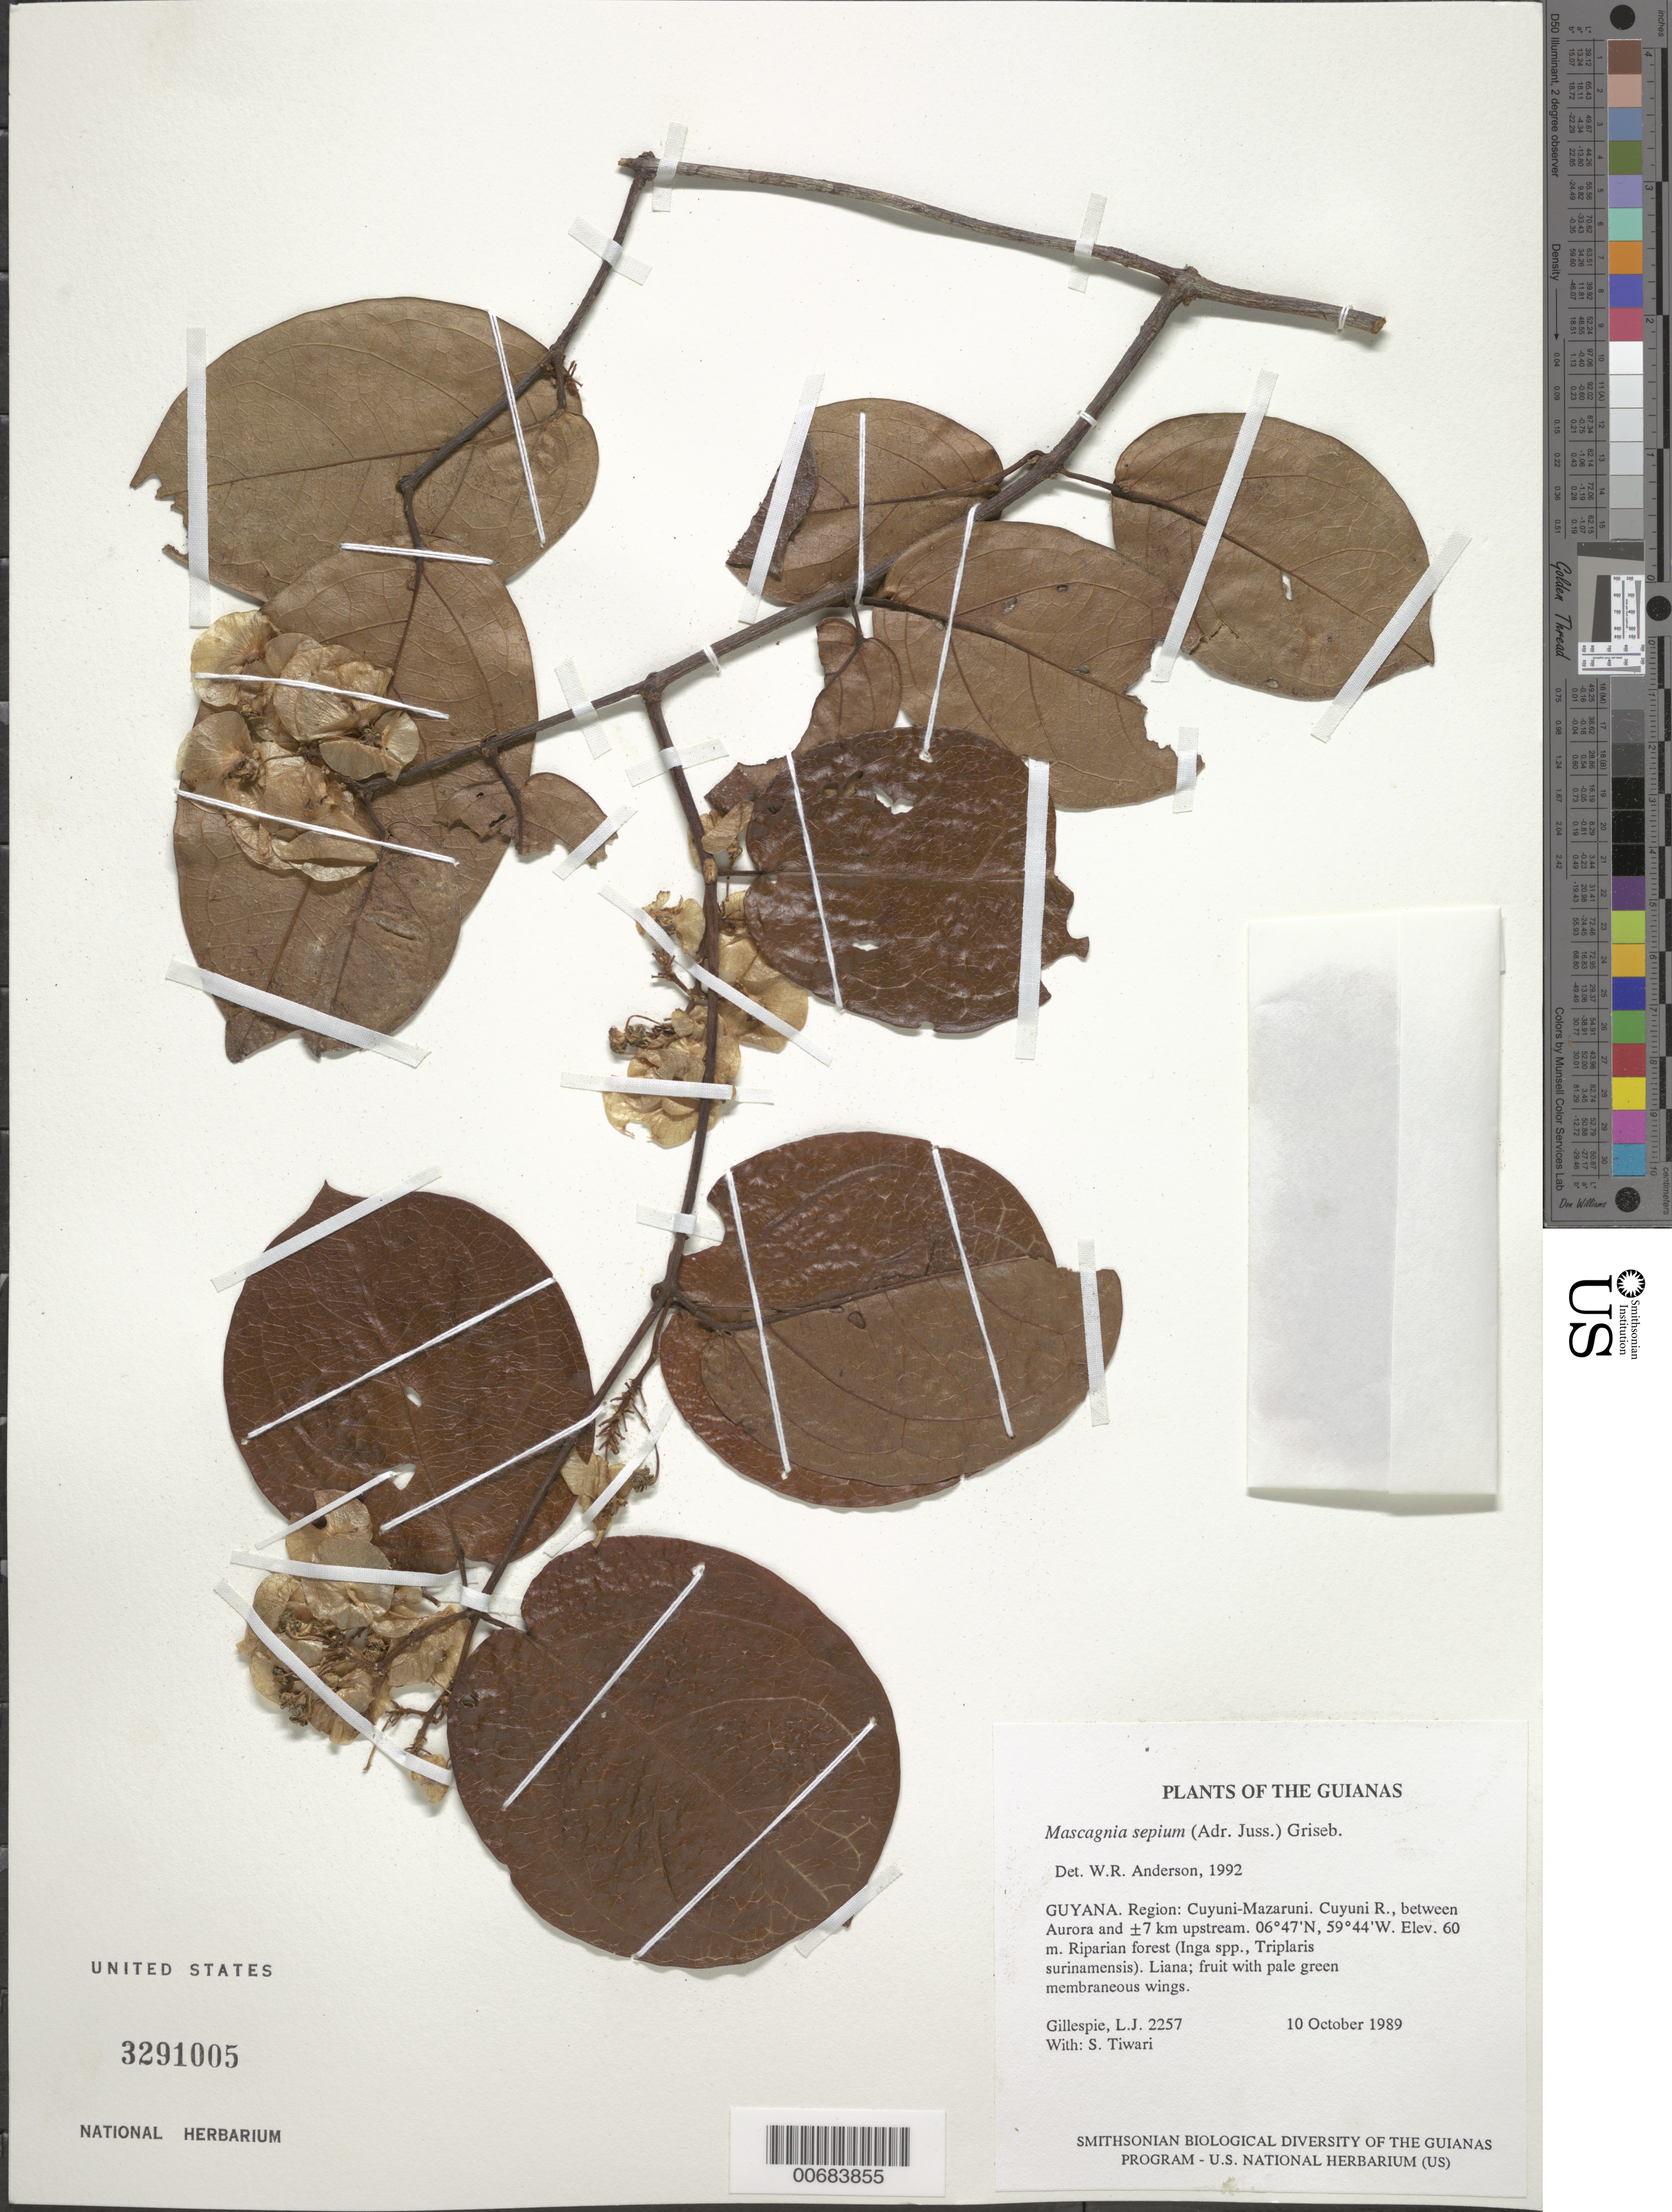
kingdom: Plantae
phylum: Tracheophyta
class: Magnoliopsida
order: Malpighiales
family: Malpighiaceae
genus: Mascagnia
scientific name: Mascagnia arenicola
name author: C.E. Anderson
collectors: L. J. Gillespie & S. Tiwari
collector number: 2257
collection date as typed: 10 October 1989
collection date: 1989-10-10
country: Guyana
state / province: Cuyuni-Mazaruni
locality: Cuyuni R., between Aurora and ±7 km upstream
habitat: Riparian forest (Inga spp., Triplaris surinamensis)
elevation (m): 60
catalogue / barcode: US 3291005